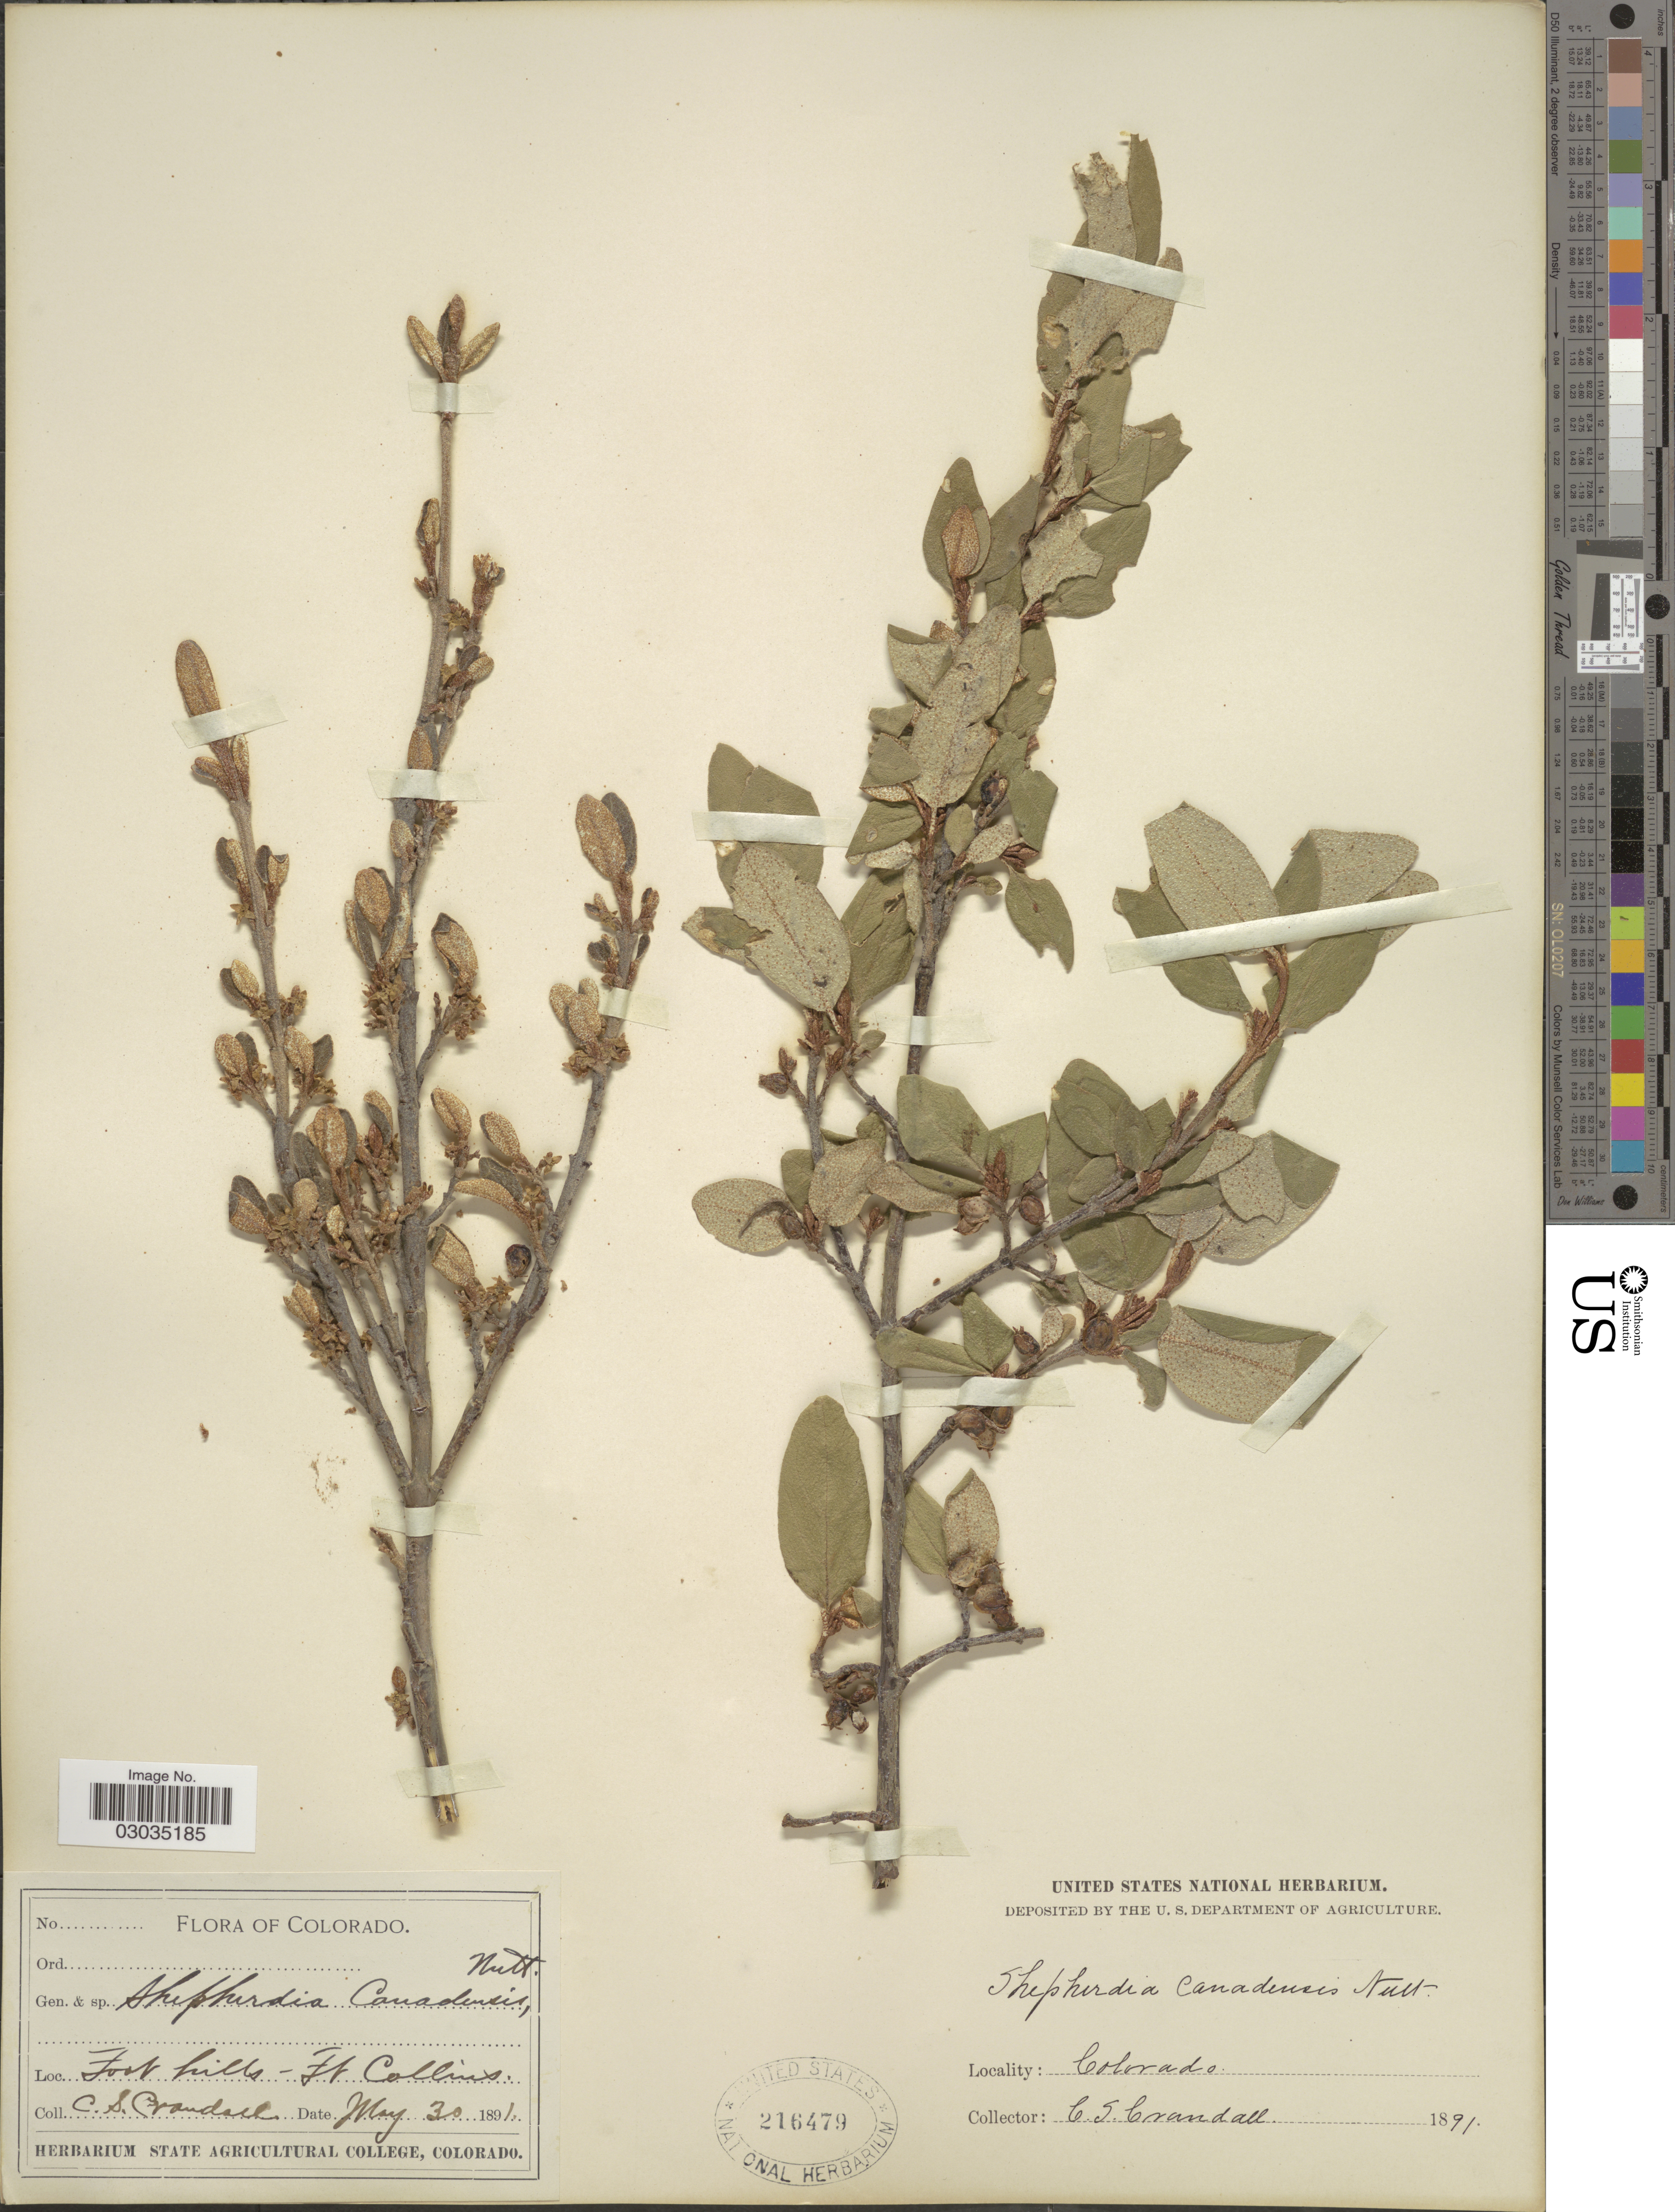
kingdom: Plantae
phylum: Tracheophyta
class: Magnoliopsida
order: Rosales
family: Elaeagnaceae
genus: Shepherdia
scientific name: Shepherdia canadensis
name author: (L.) Nutt.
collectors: C. Crandall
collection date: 1891-05-30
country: United States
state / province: Colorado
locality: Fort hills - Ft. Collins.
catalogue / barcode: US 216479